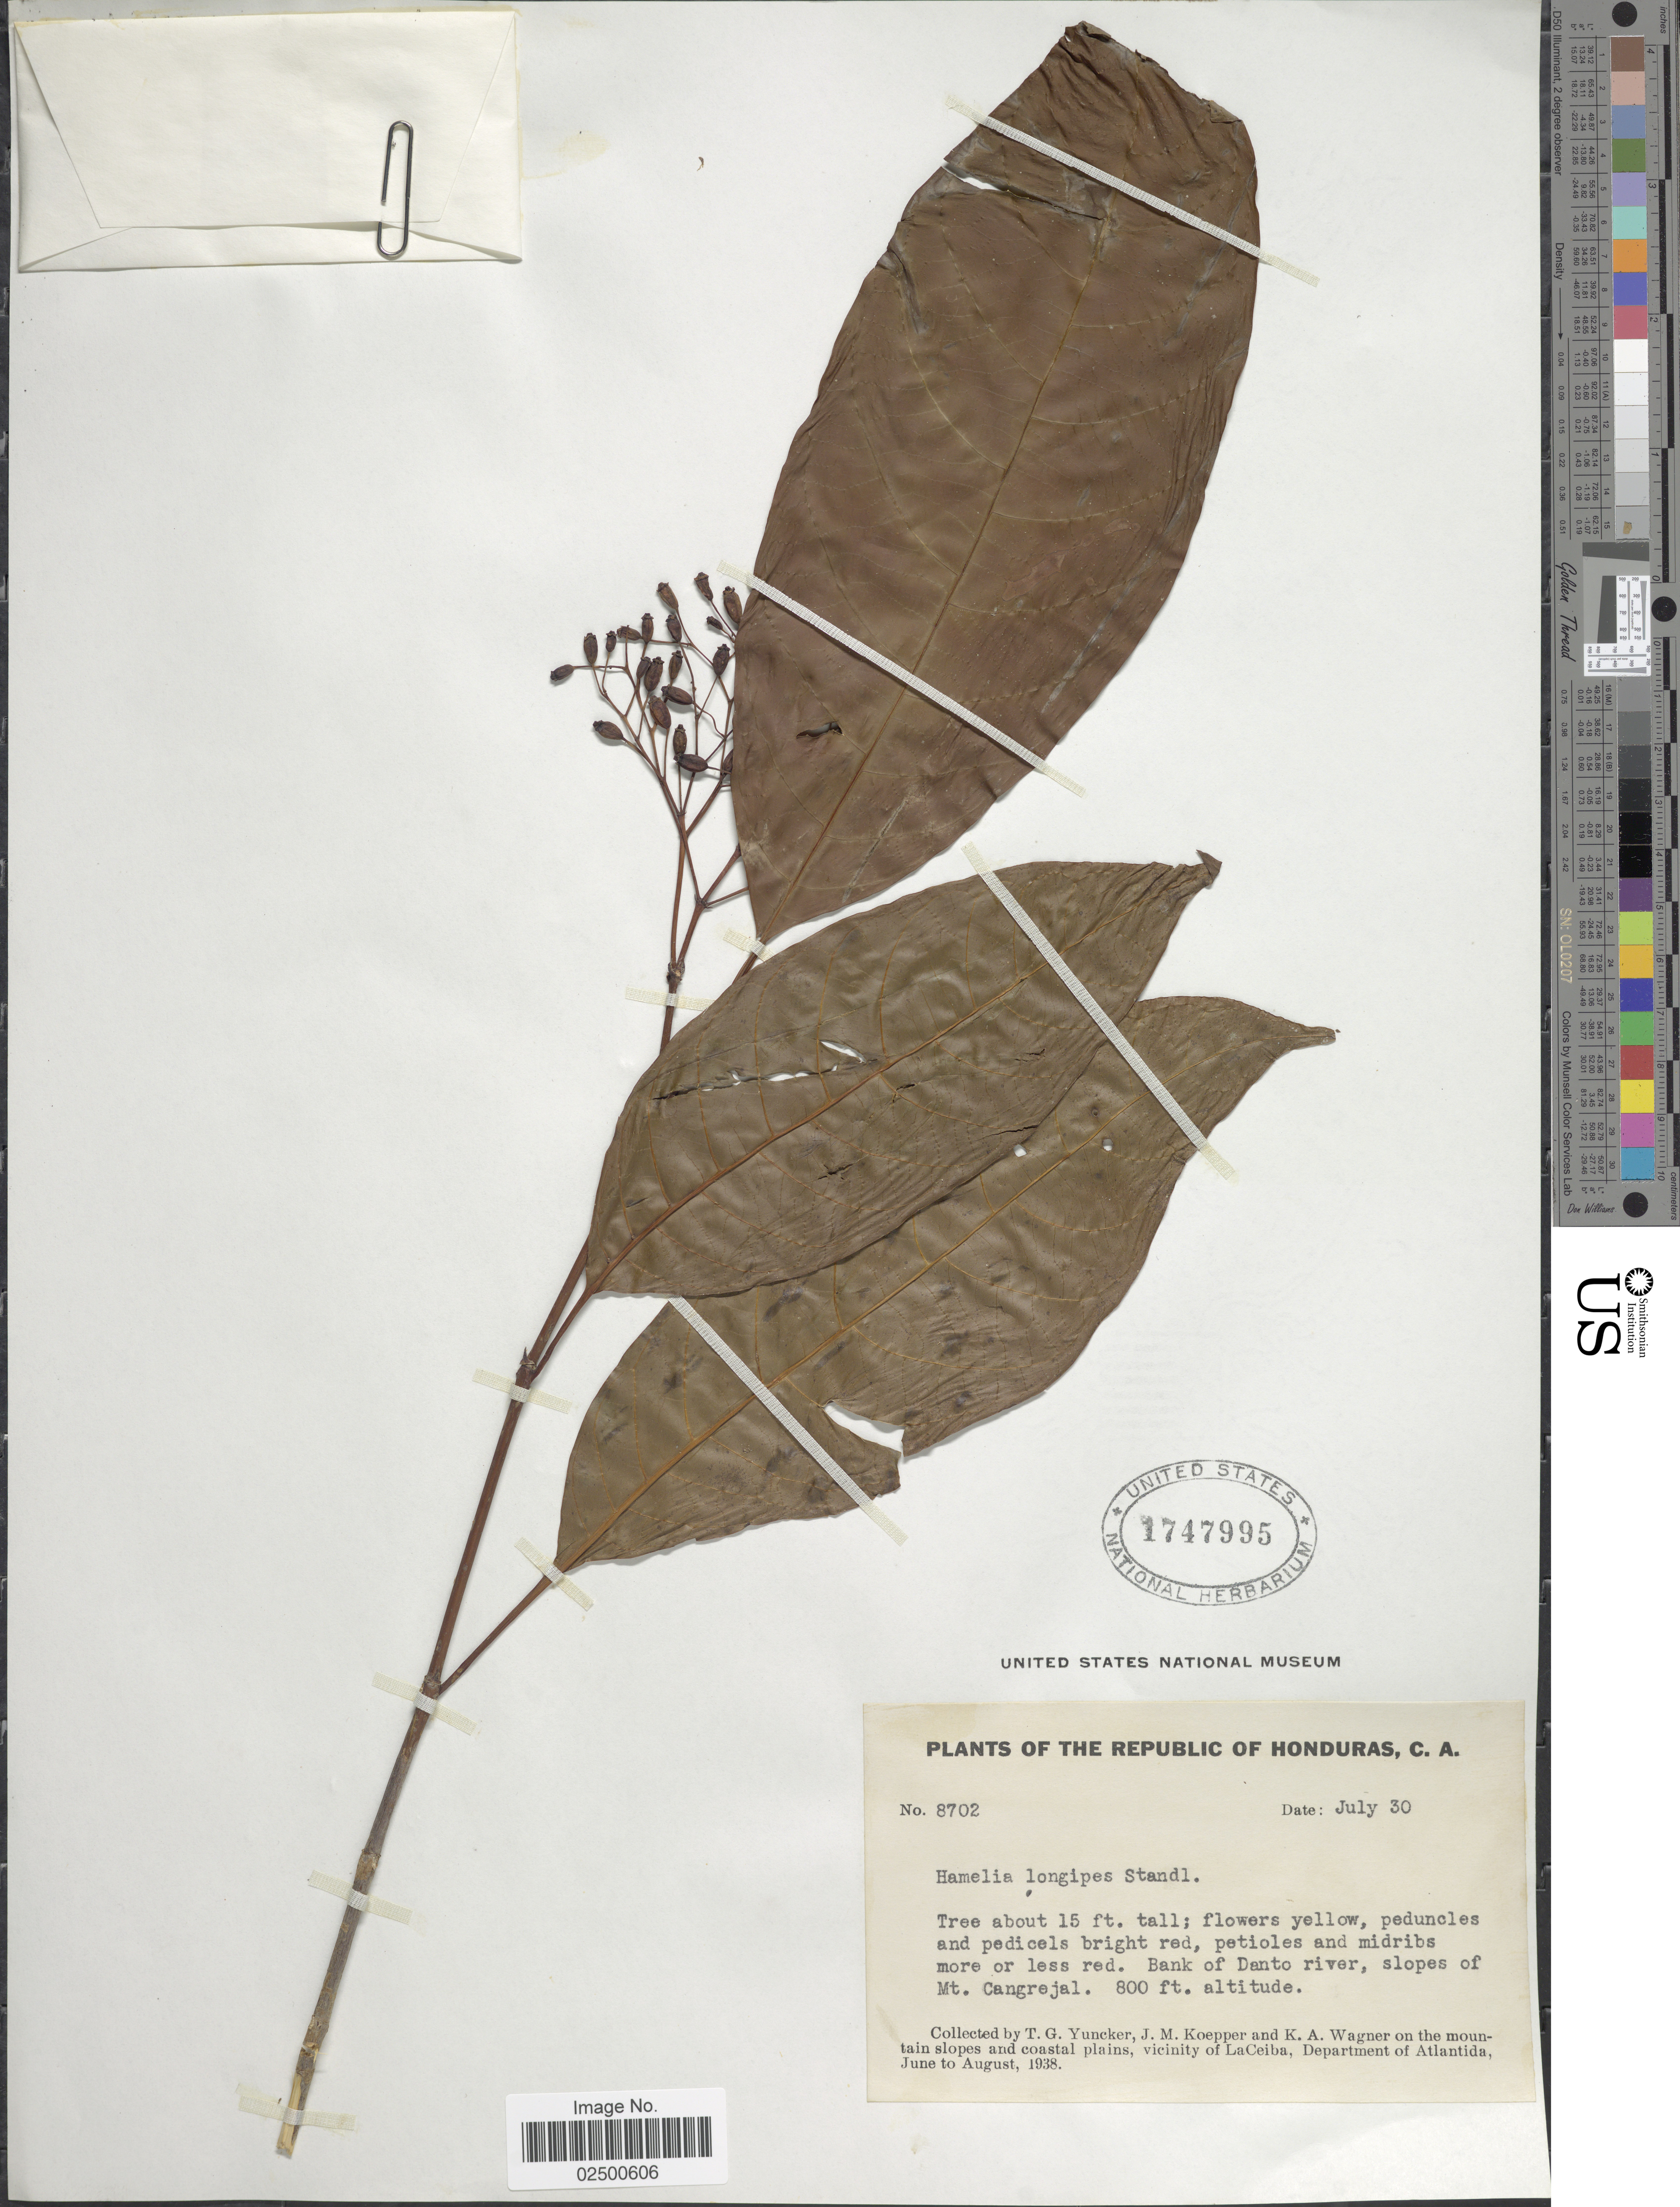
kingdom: Plantae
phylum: Tracheophyta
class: Magnoliopsida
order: Gentianales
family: Rubiaceae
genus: Hamelia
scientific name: Hamelia longipes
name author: Standl.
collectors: T. G. Yuncker & J. M. Koepper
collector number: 8702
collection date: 1938-07-30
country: Honduras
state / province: Atlántida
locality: Bank of Danto river, slopes of Mt. Cangrejal. Maintain slopes and coastal plains, vicinity of LaCeiba.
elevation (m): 244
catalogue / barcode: US 1747995